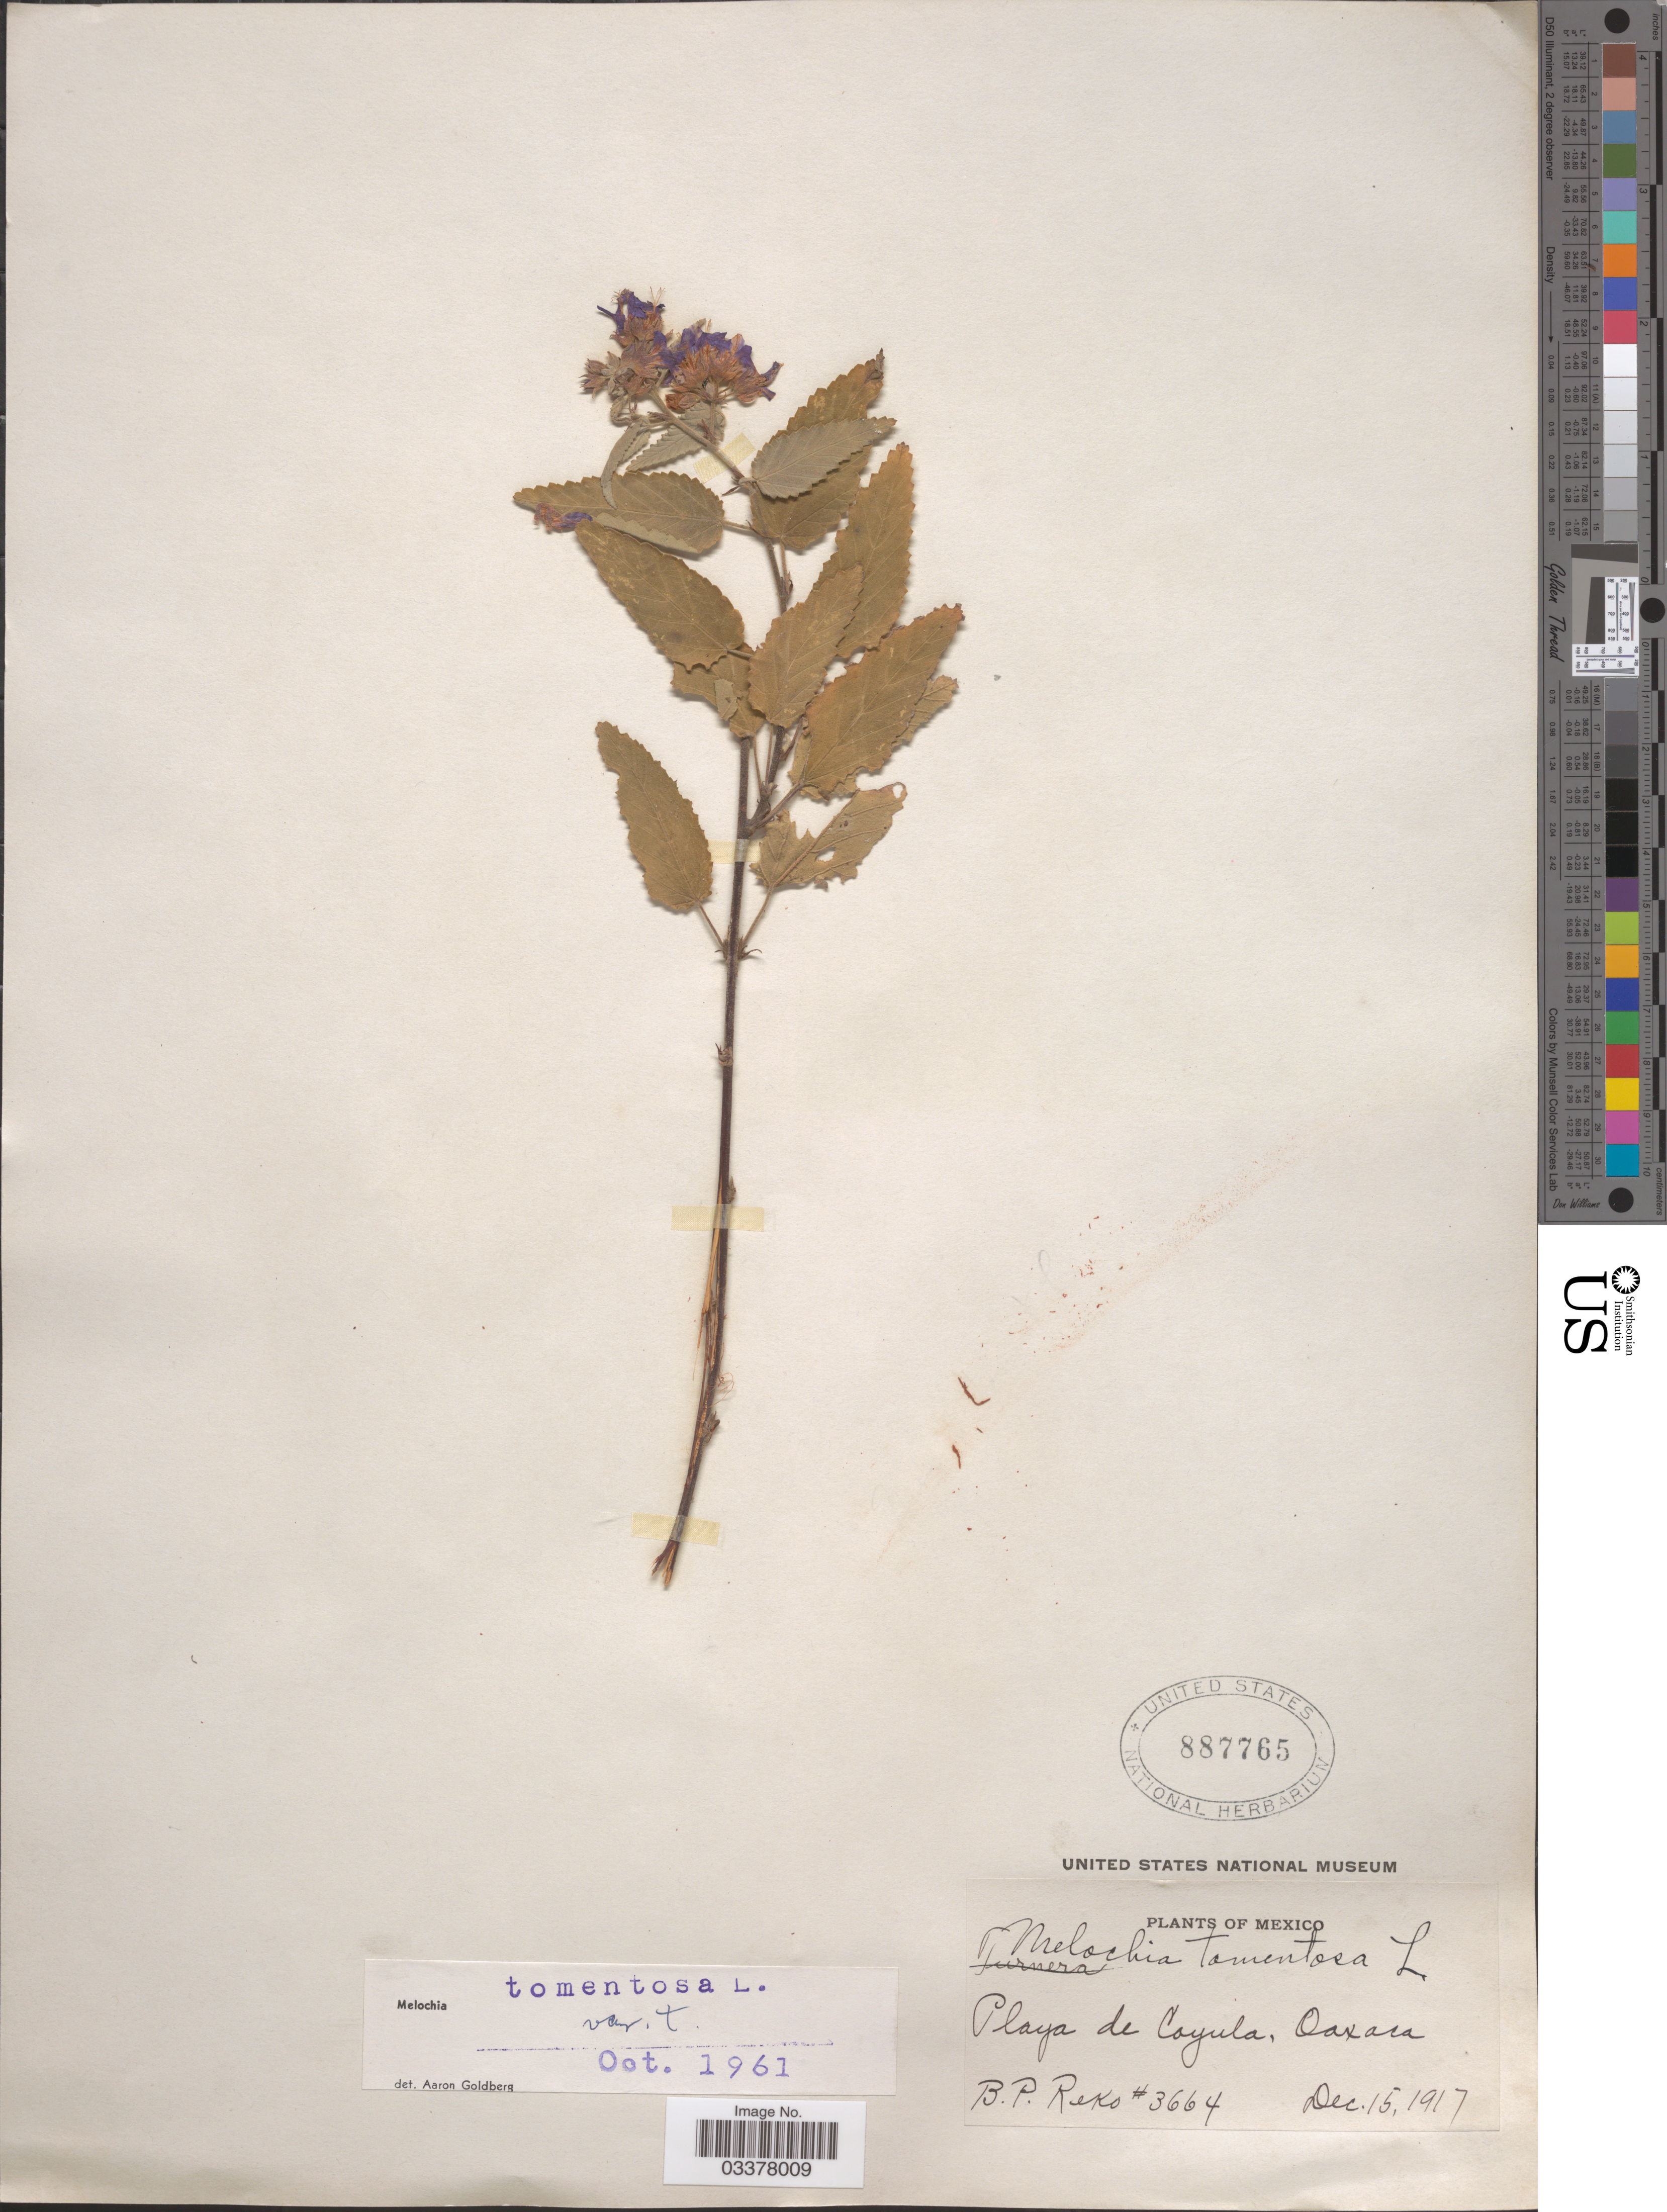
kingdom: Plantae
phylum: Tracheophyta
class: Magnoliopsida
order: Malvales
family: Malvaceae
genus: Melochia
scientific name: Melochia tomentosa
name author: L.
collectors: B. P. Reko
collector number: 3664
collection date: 1917-12-15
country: Mexico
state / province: Oaxaca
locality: Playa de Cayula.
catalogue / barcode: US 887765